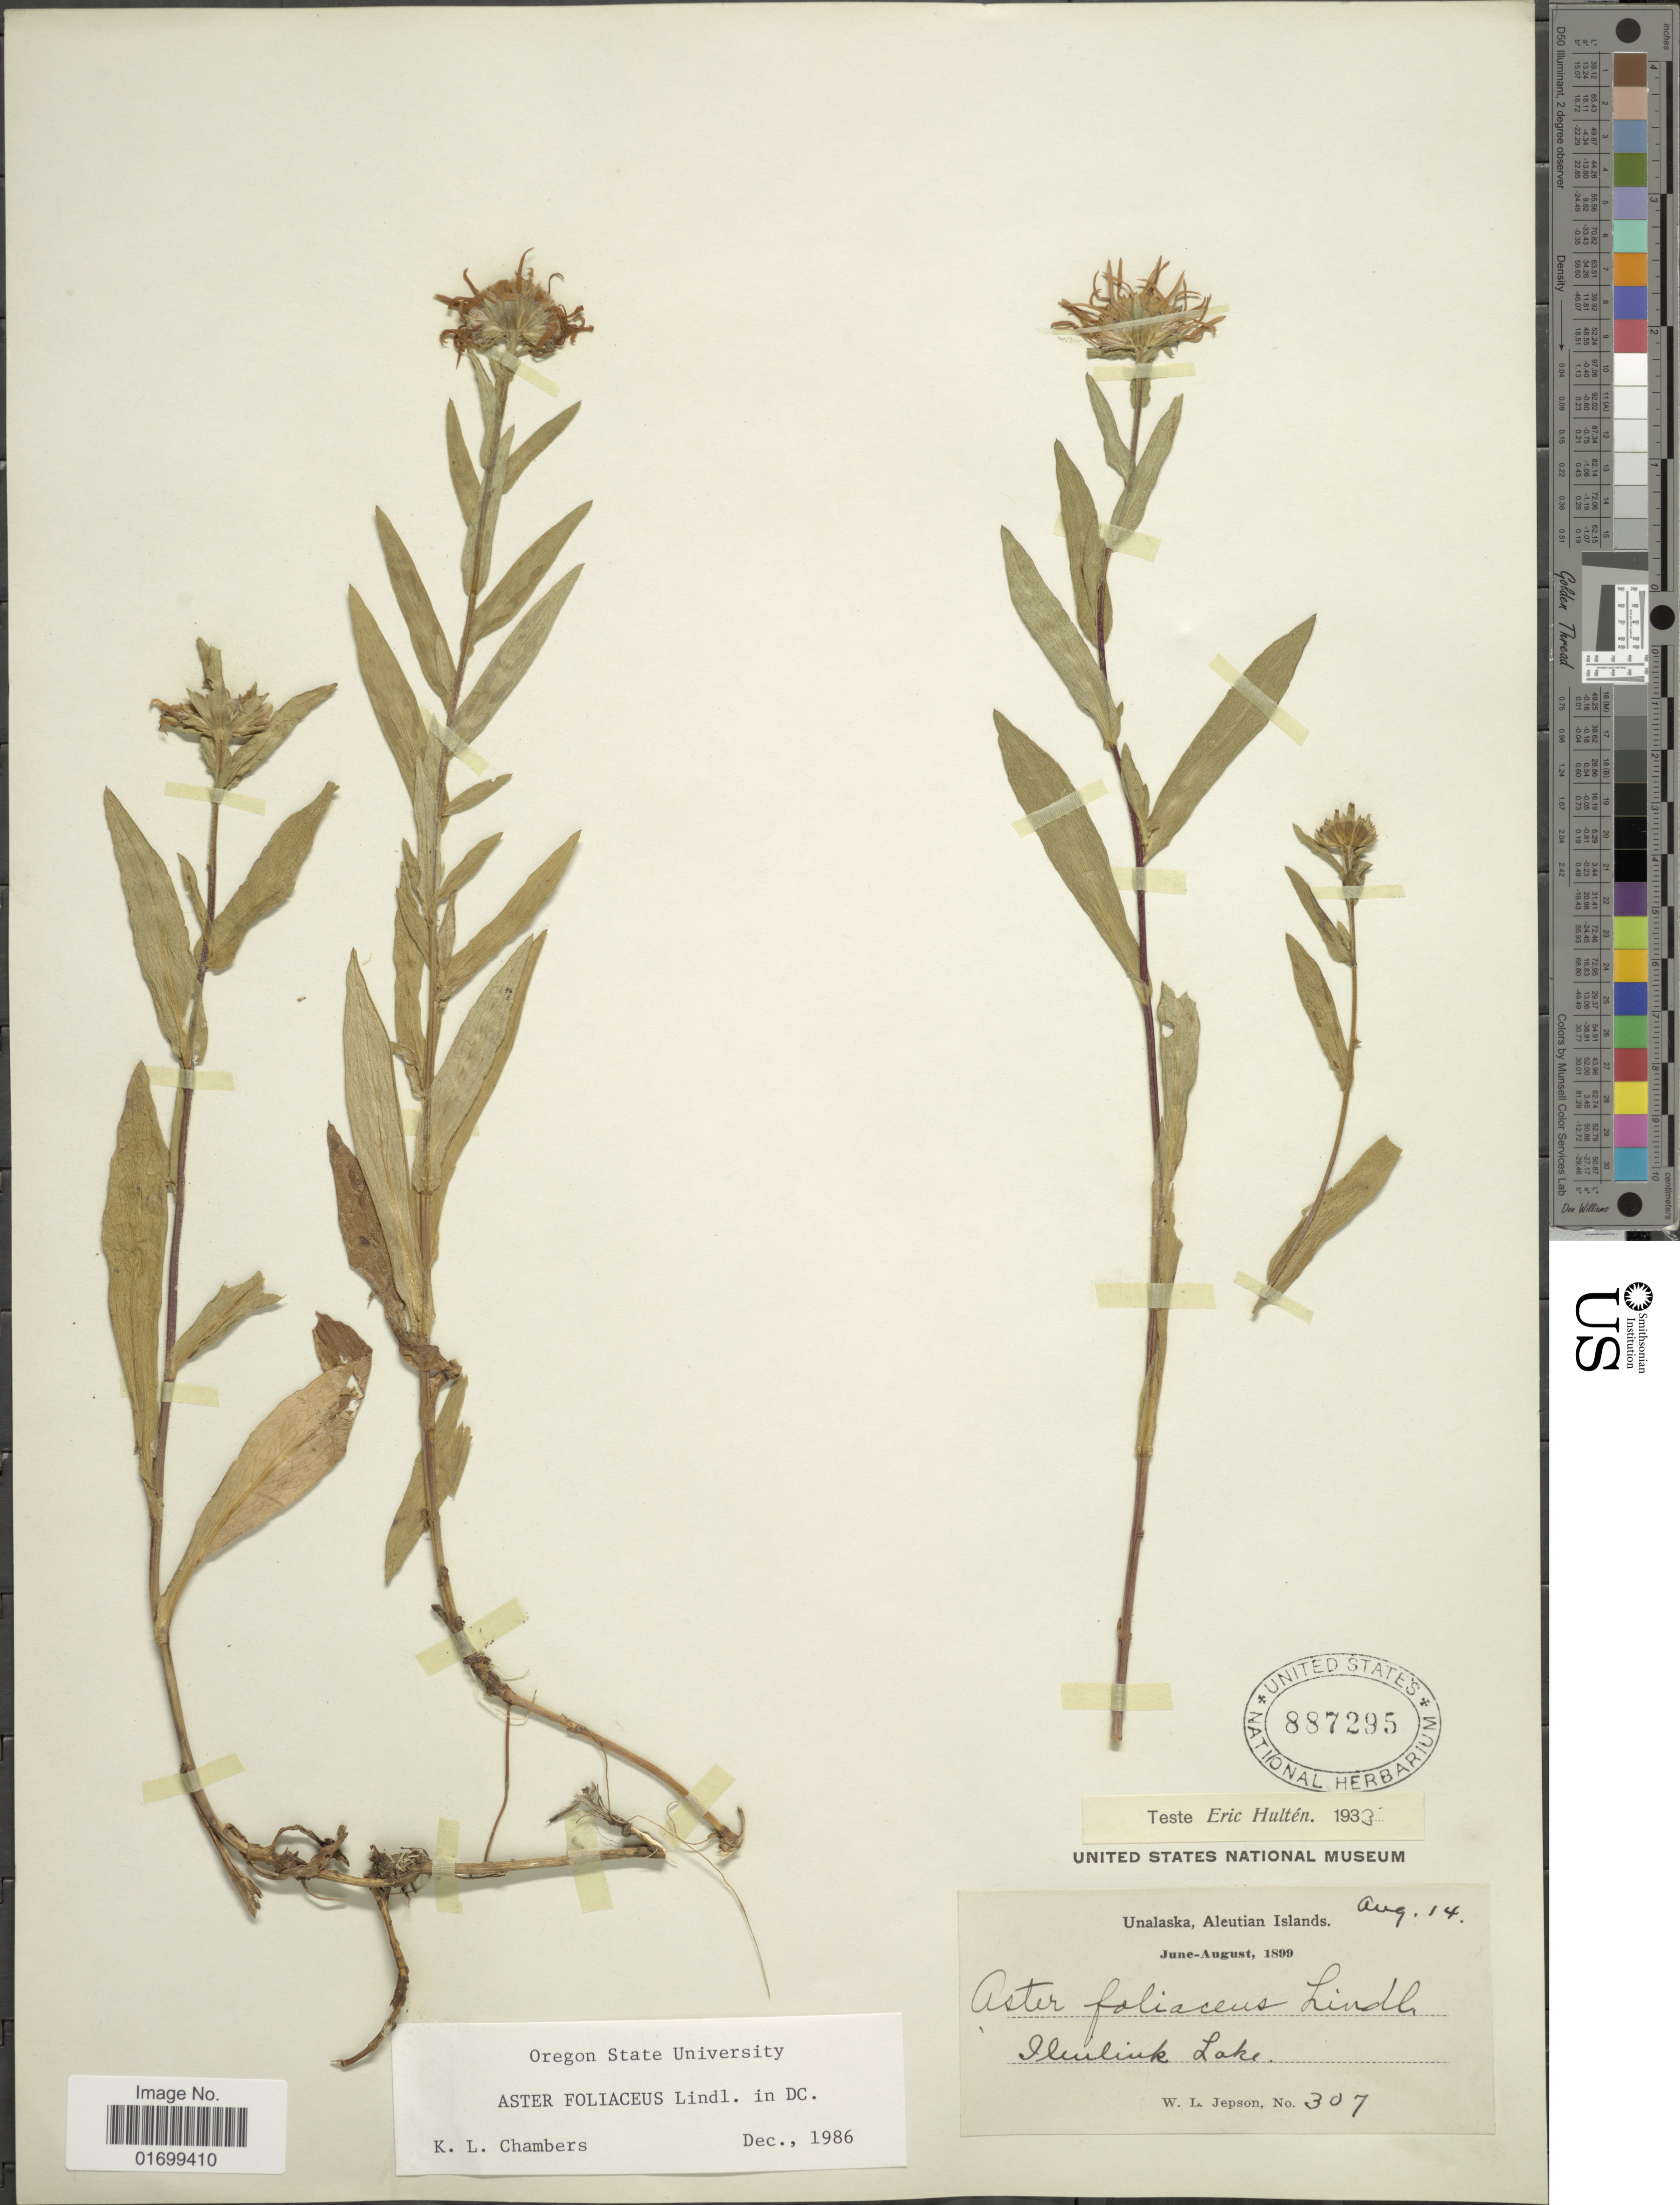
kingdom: Plantae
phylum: Tracheophyta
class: Magnoliopsida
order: Asterales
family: Asteraceae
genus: Symphyotrichum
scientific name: Symphyotrichum foliaceum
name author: (Lindl. ex DC.) G.L. Nesom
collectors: W. L. Jepson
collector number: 307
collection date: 1899-08-14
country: United States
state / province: Alaska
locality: Unalaska, Aleutian Islands, Iluiliuk Lake.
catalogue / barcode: US 887295